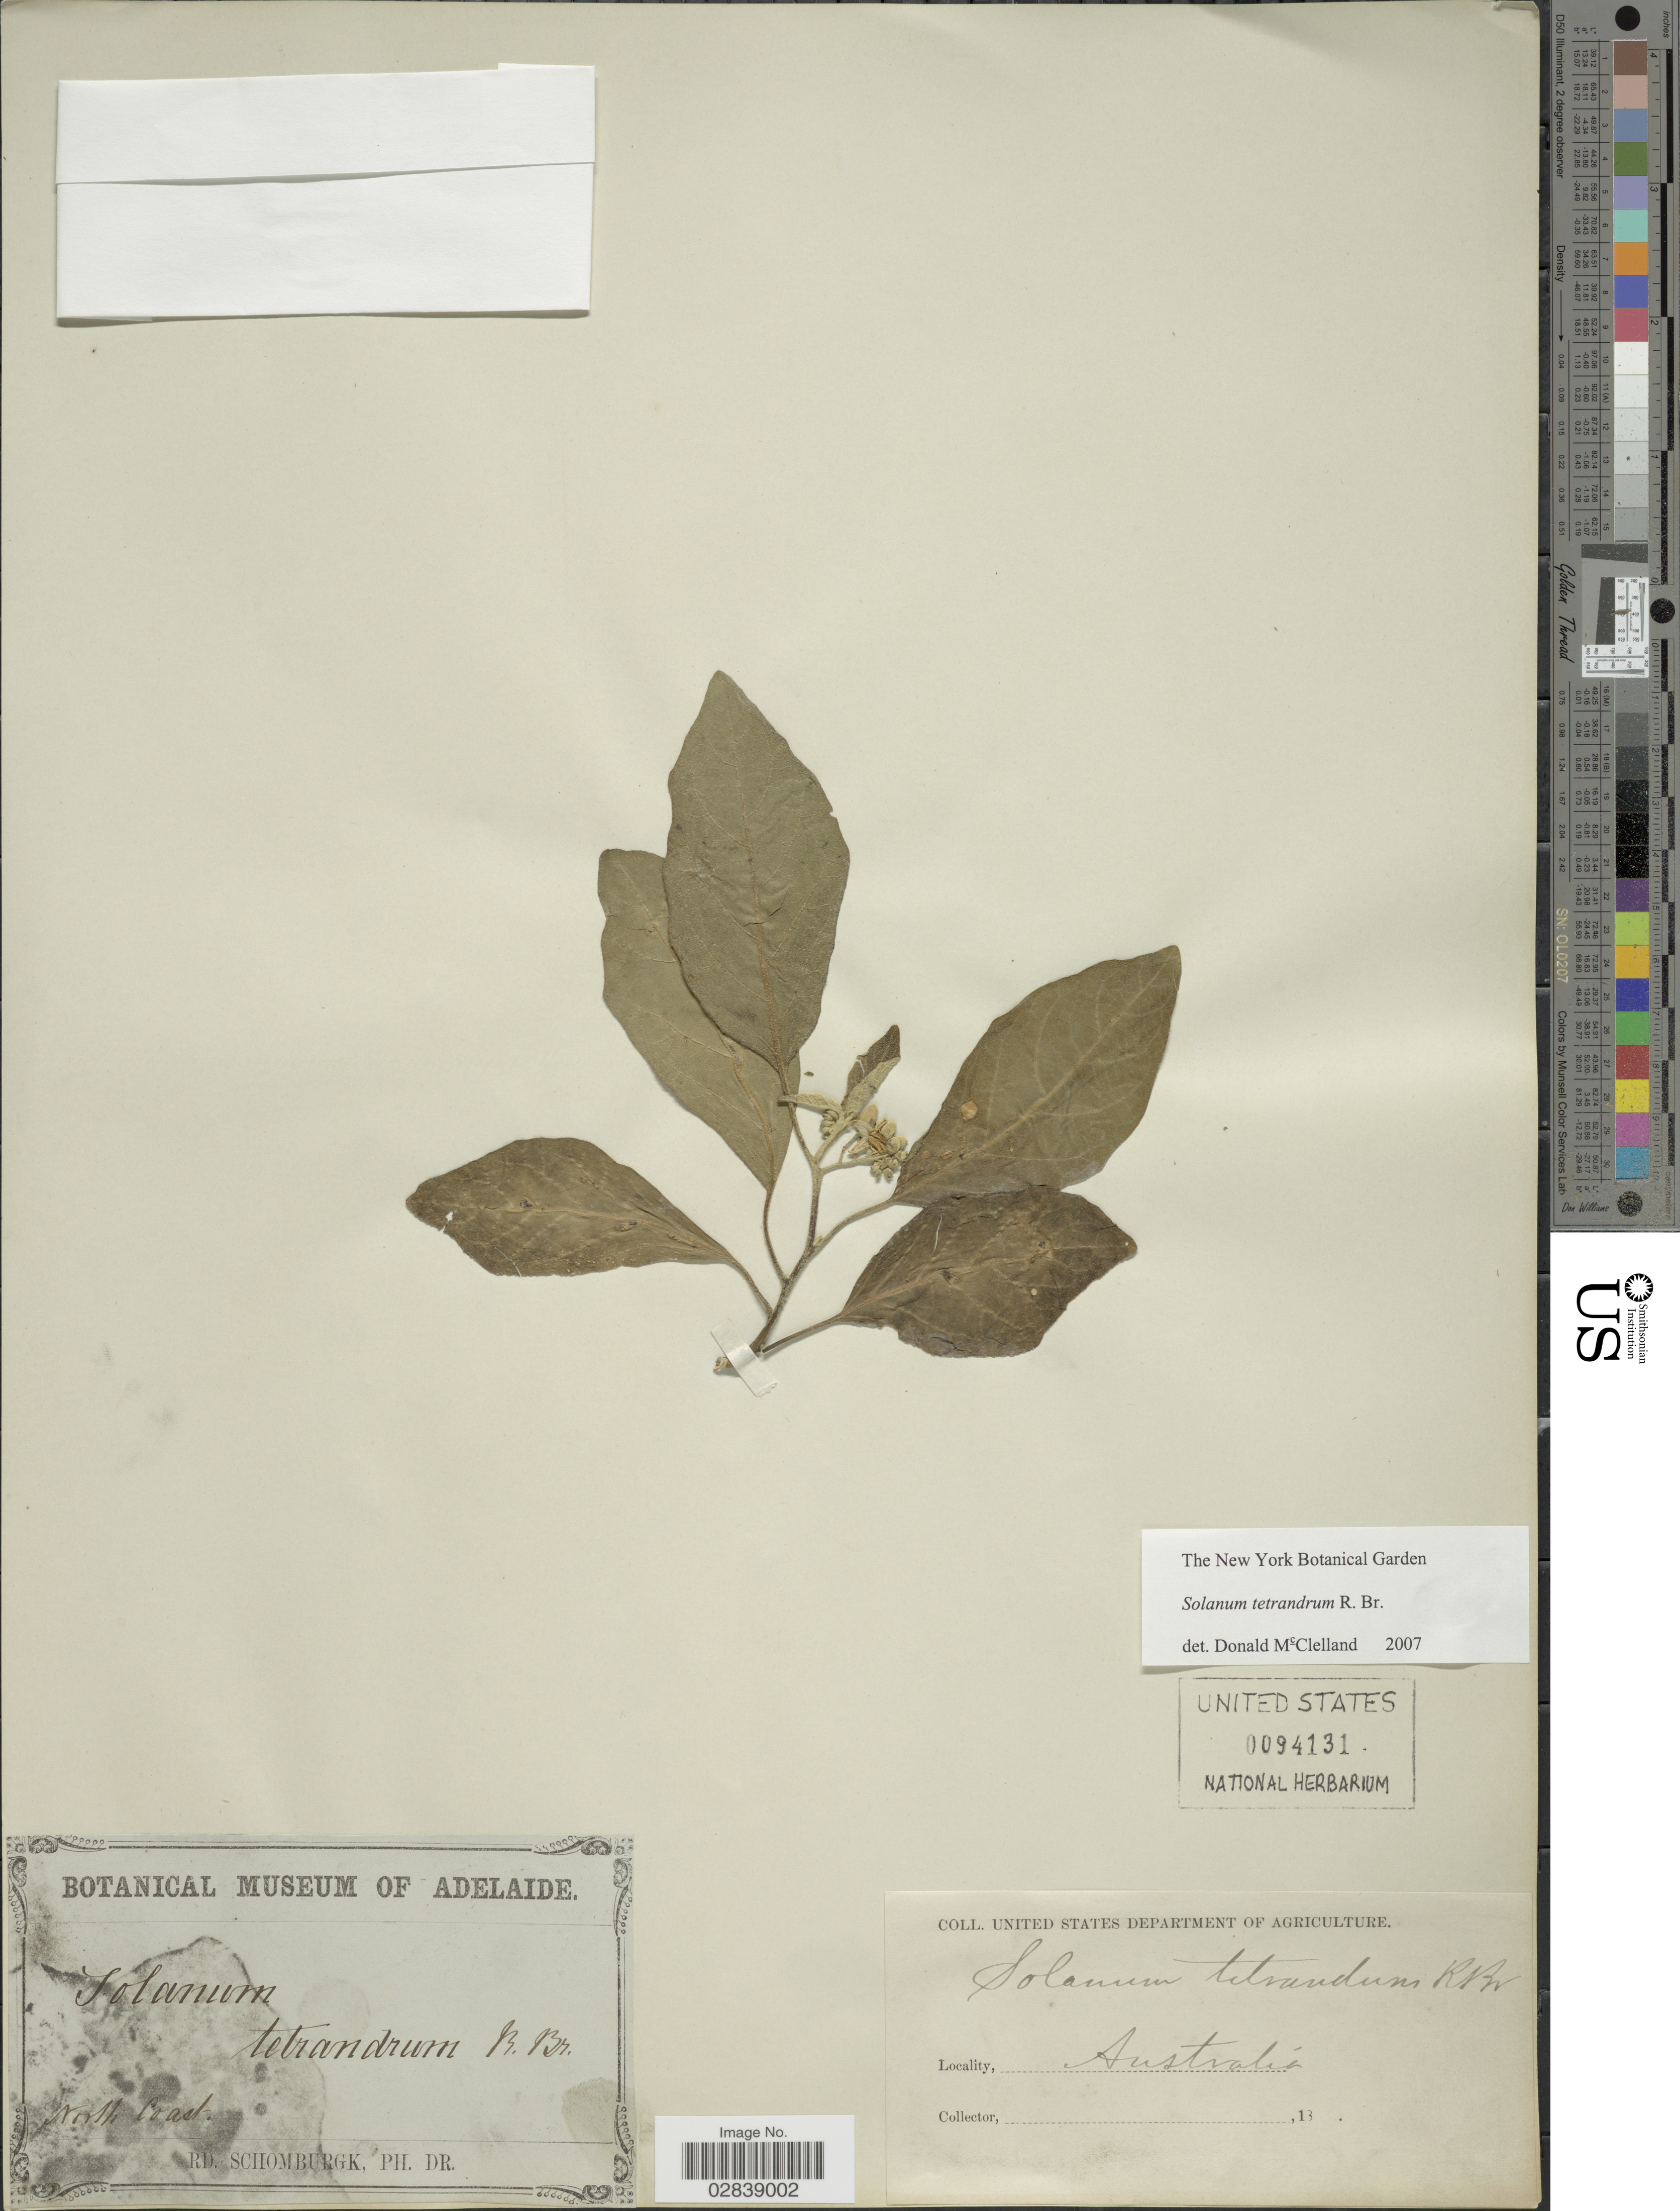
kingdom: Plantae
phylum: Tracheophyta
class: Magnoliopsida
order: Solanales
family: Solanaceae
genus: Solanum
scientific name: Solanum tetrandrum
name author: R. Br.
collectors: M. R. Schomburgk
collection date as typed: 18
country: Australia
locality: North Coast.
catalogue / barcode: US 94131